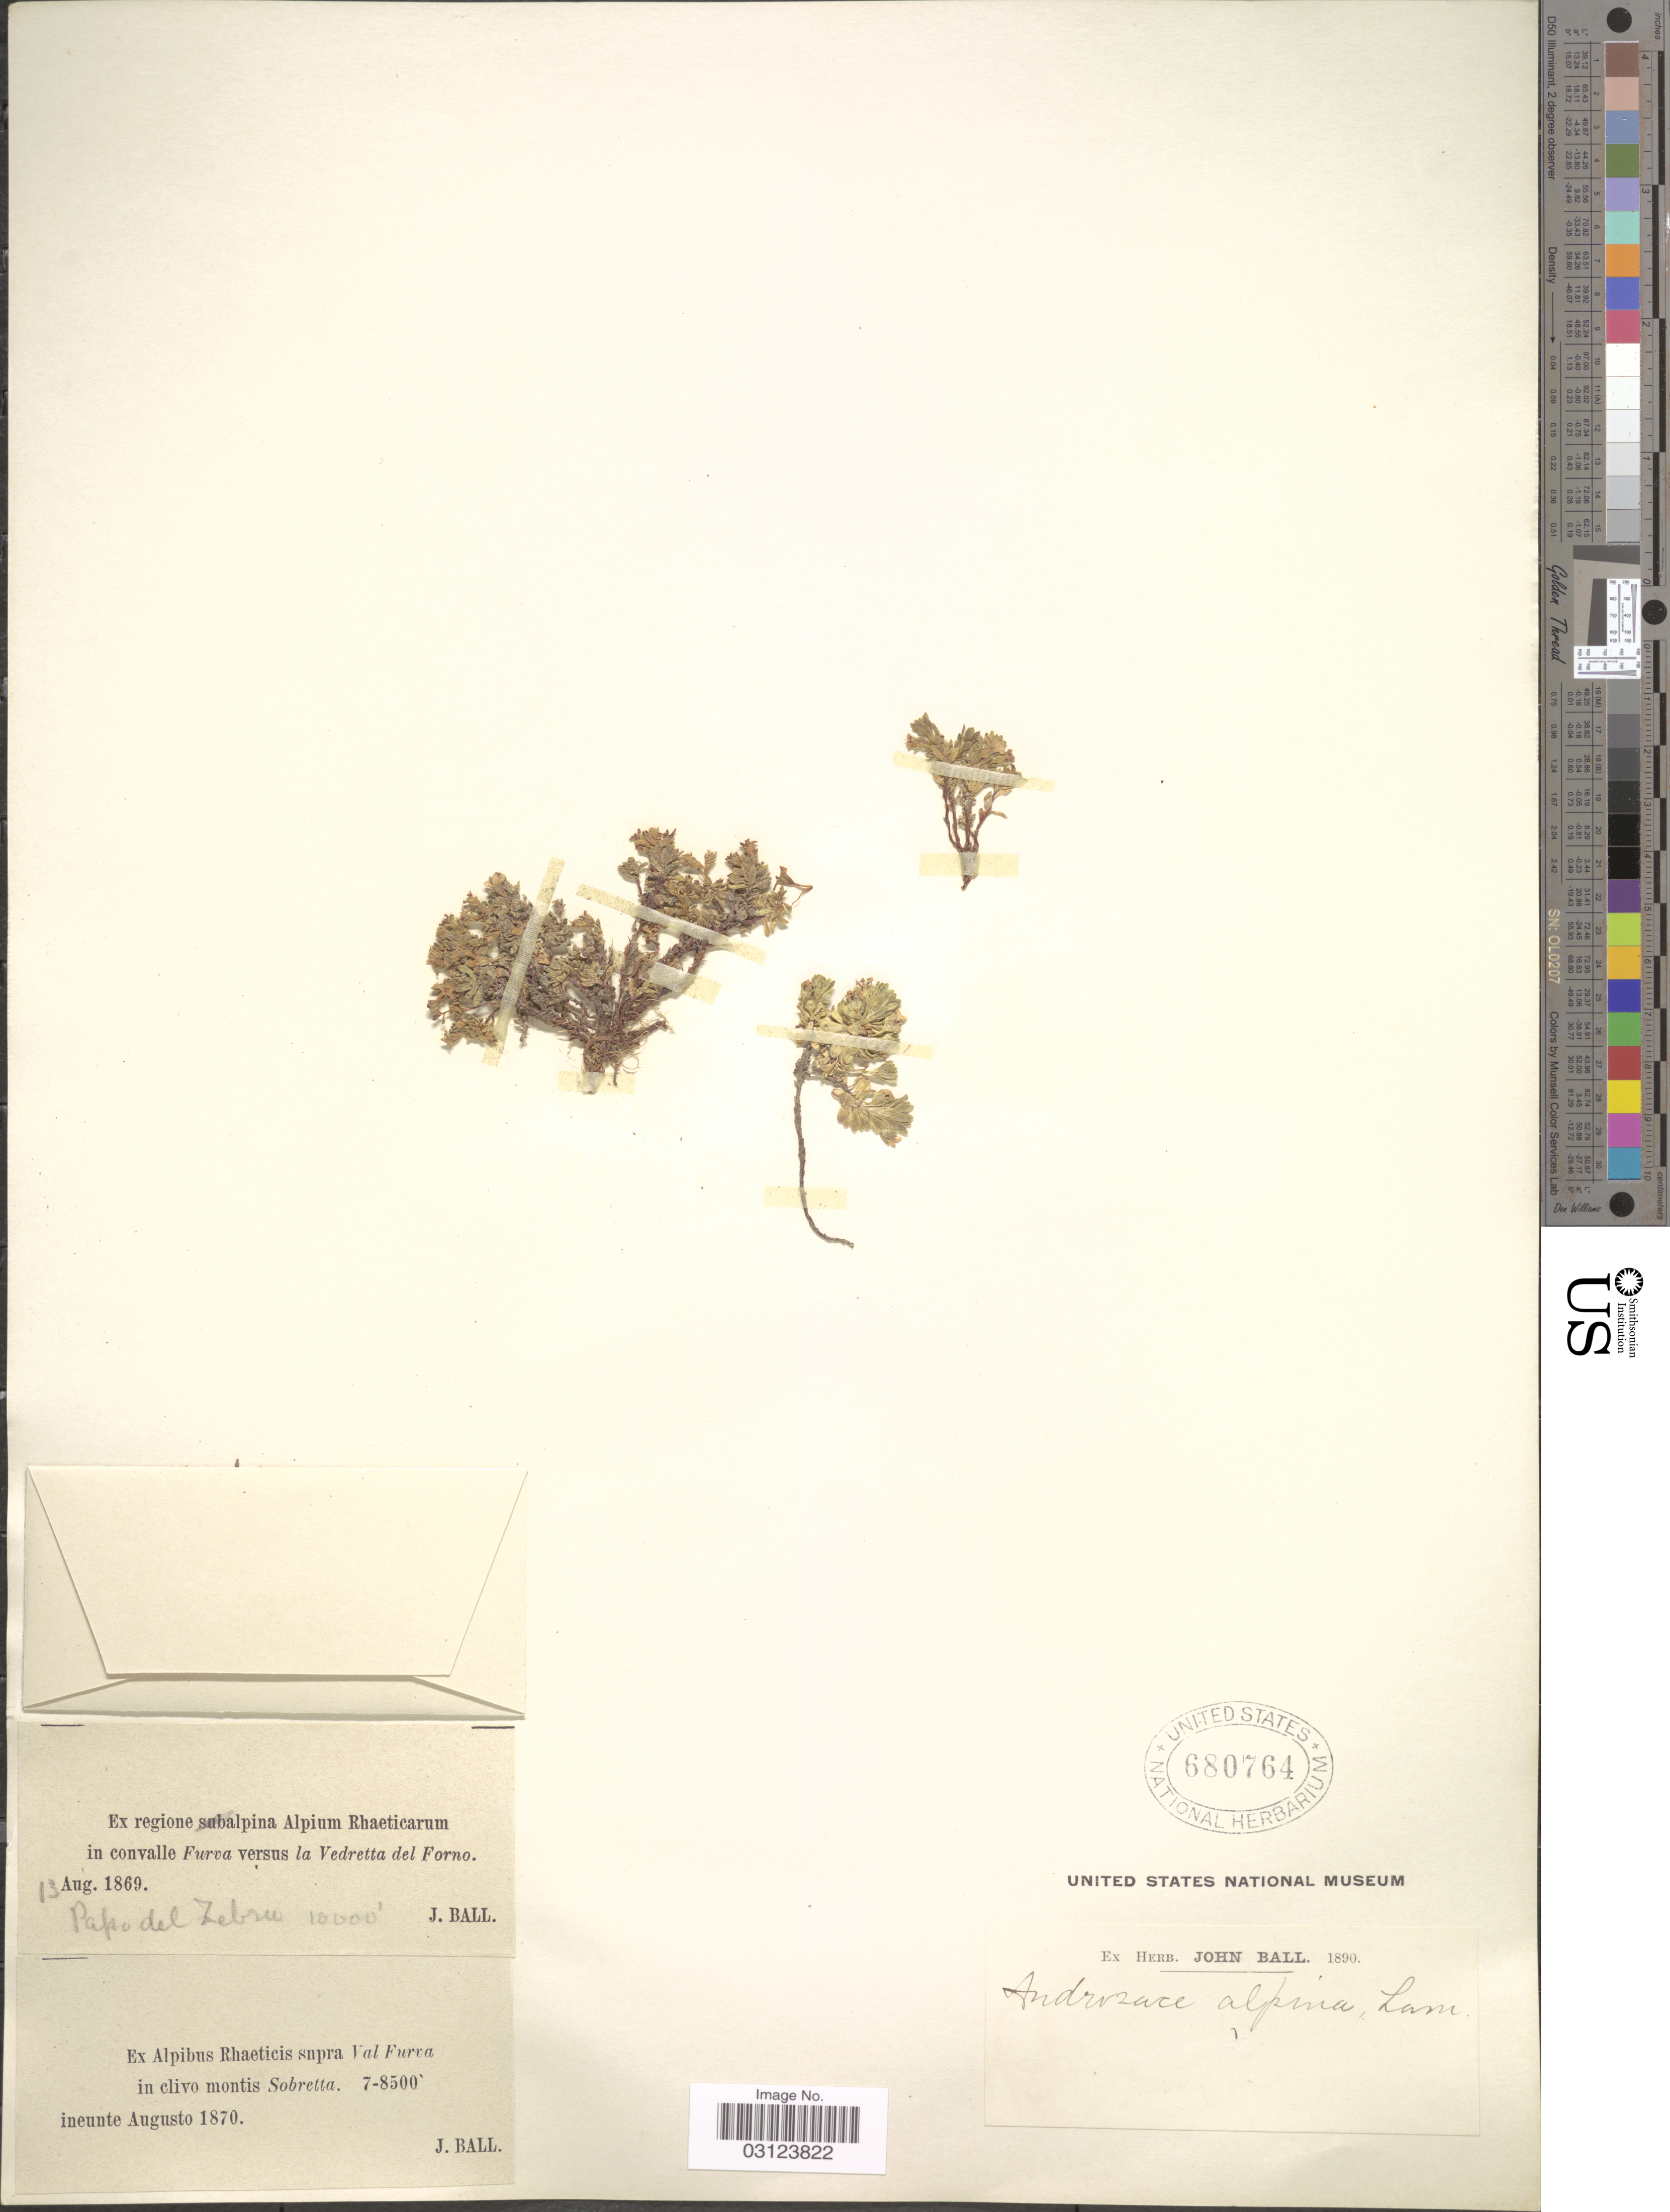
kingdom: Plantae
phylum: Tracheophyta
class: Magnoliopsida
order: Ericales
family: Primulaceae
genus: Androsace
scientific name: Androsace alpina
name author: Lam.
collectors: J. Ball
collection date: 1870-08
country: Italy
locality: Ex Alpibus Rhaeticis supra Val Furva in clivo montis Sobretta.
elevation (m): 2134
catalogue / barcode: US 680764